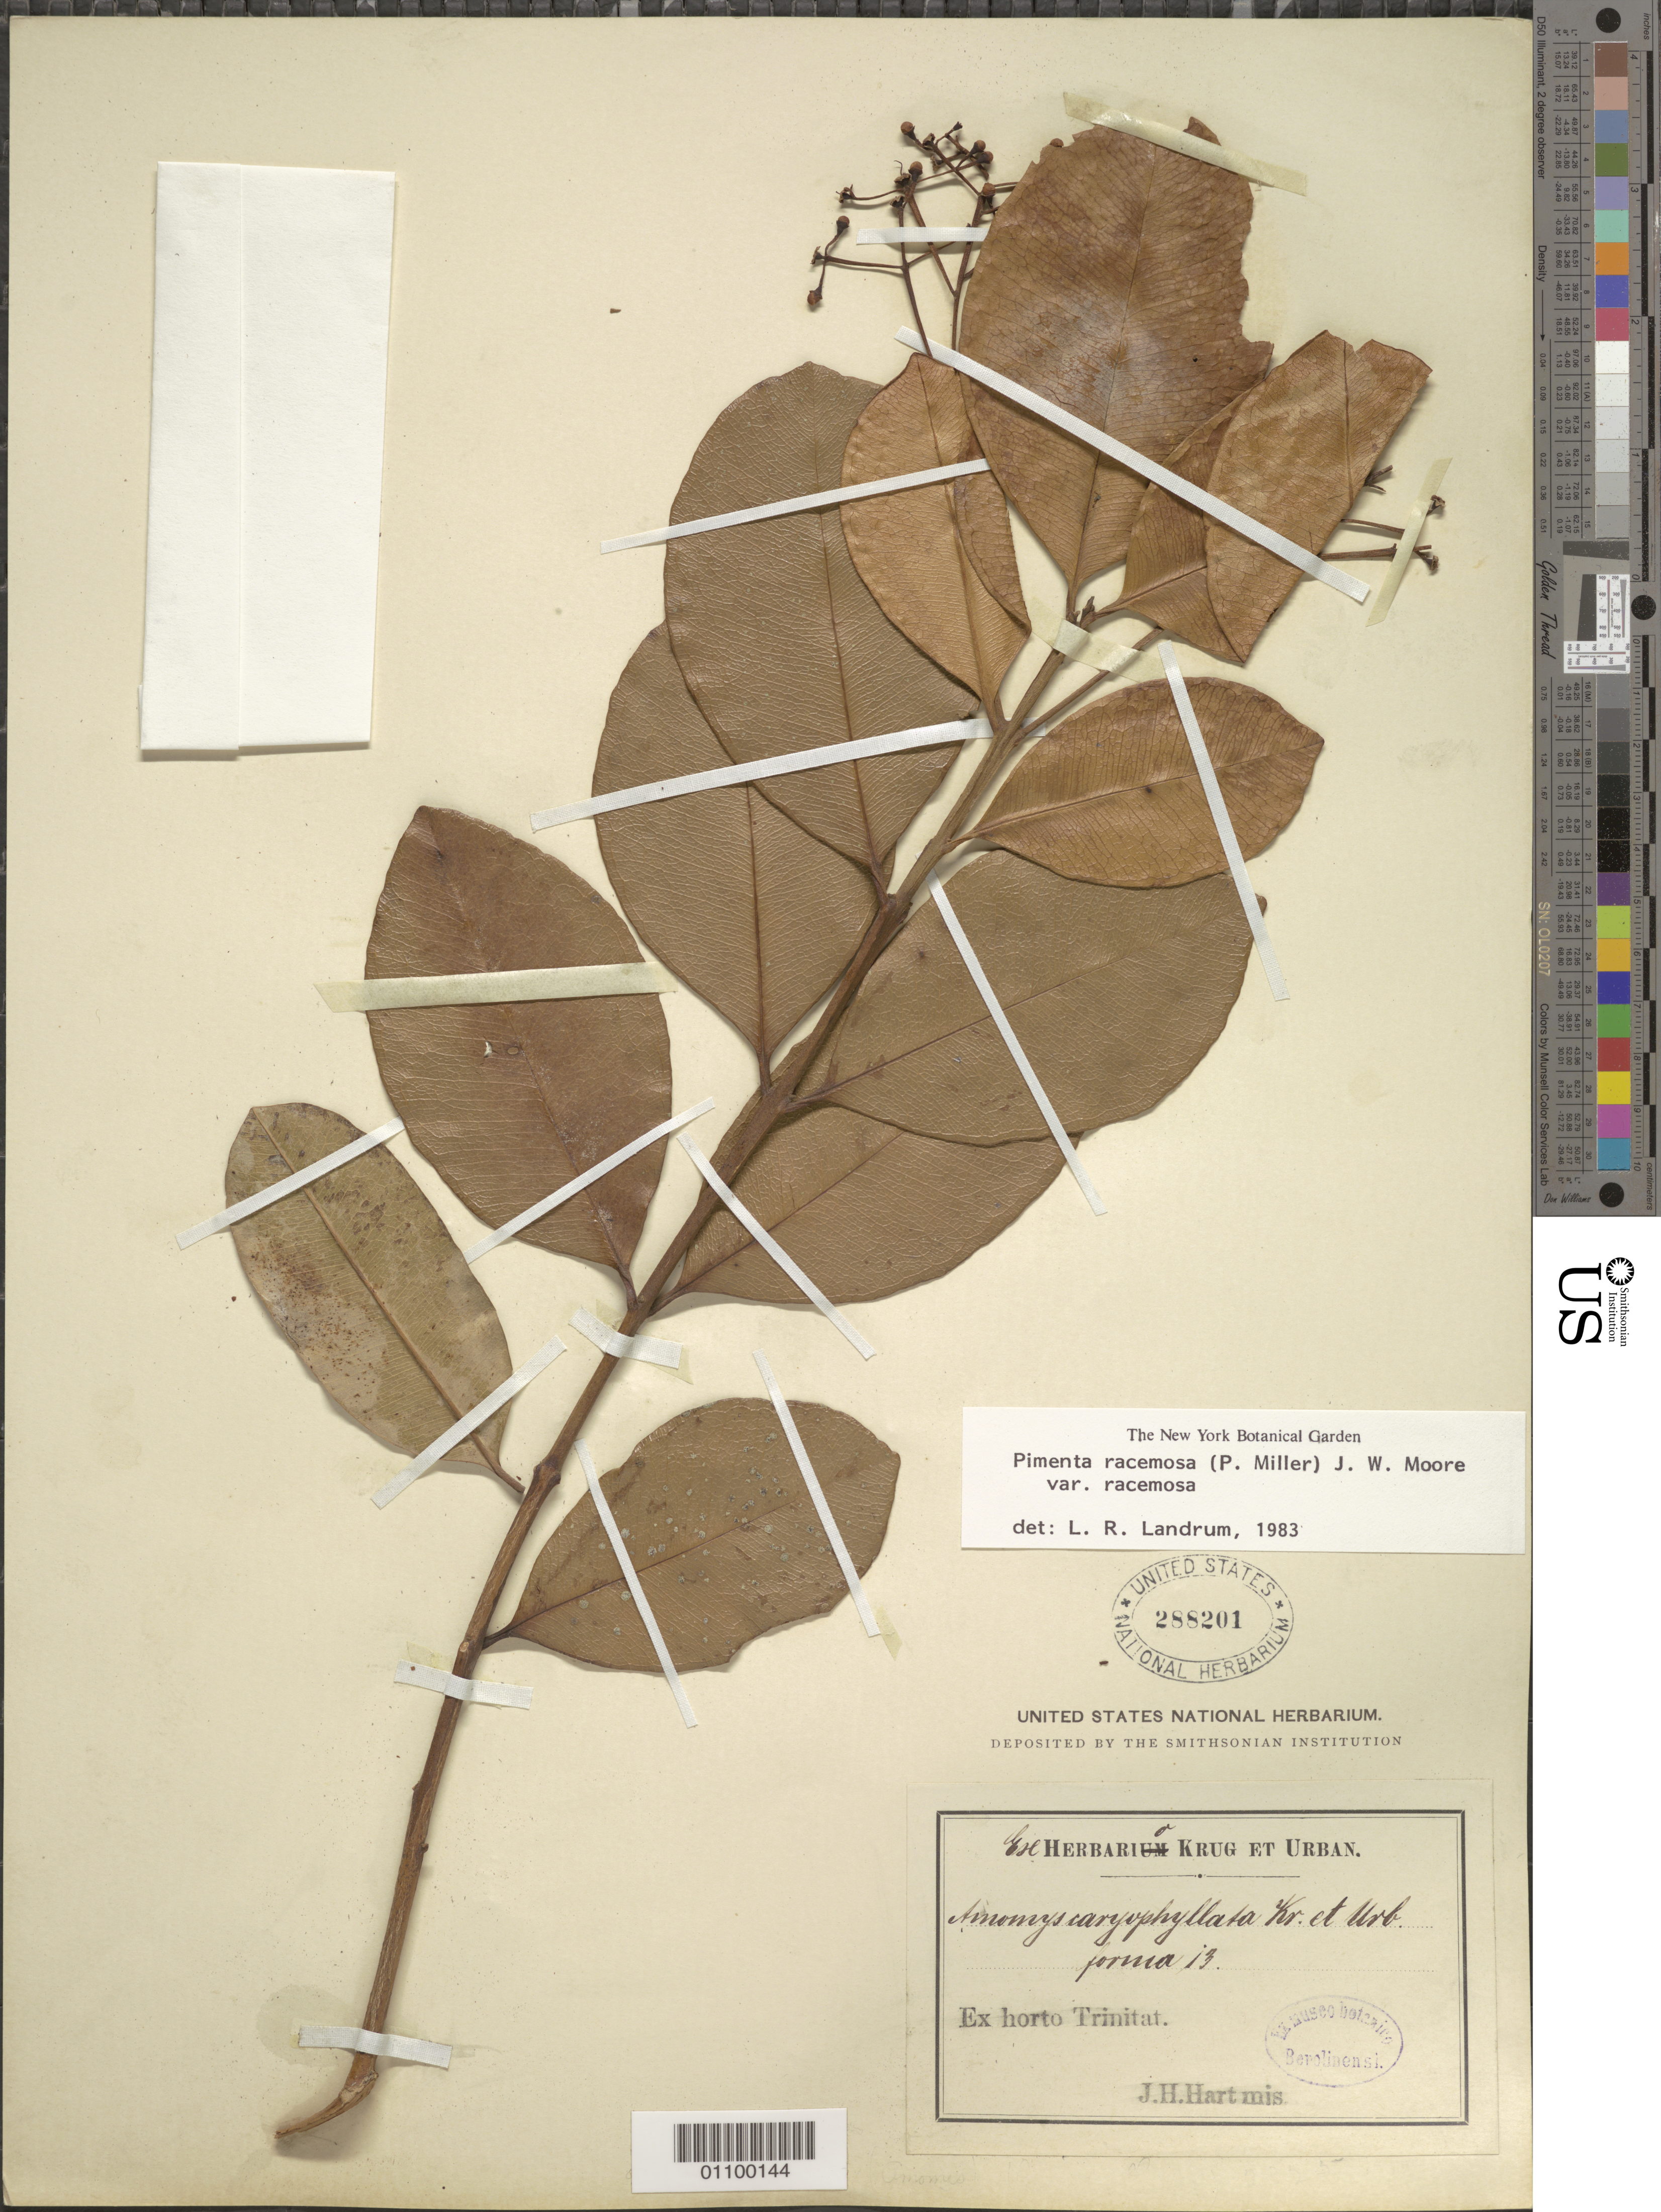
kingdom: Plantae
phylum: Tracheophyta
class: Magnoliopsida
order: Myrtales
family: Myrtaceae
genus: Pimenta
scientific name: Pimenta racemosa var. racemosa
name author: (Mill.) J.W. Moore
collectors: J. H. Hart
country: Trinidad and Tobago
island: Trinidad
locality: Ex horto Trinitat.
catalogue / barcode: US 288201